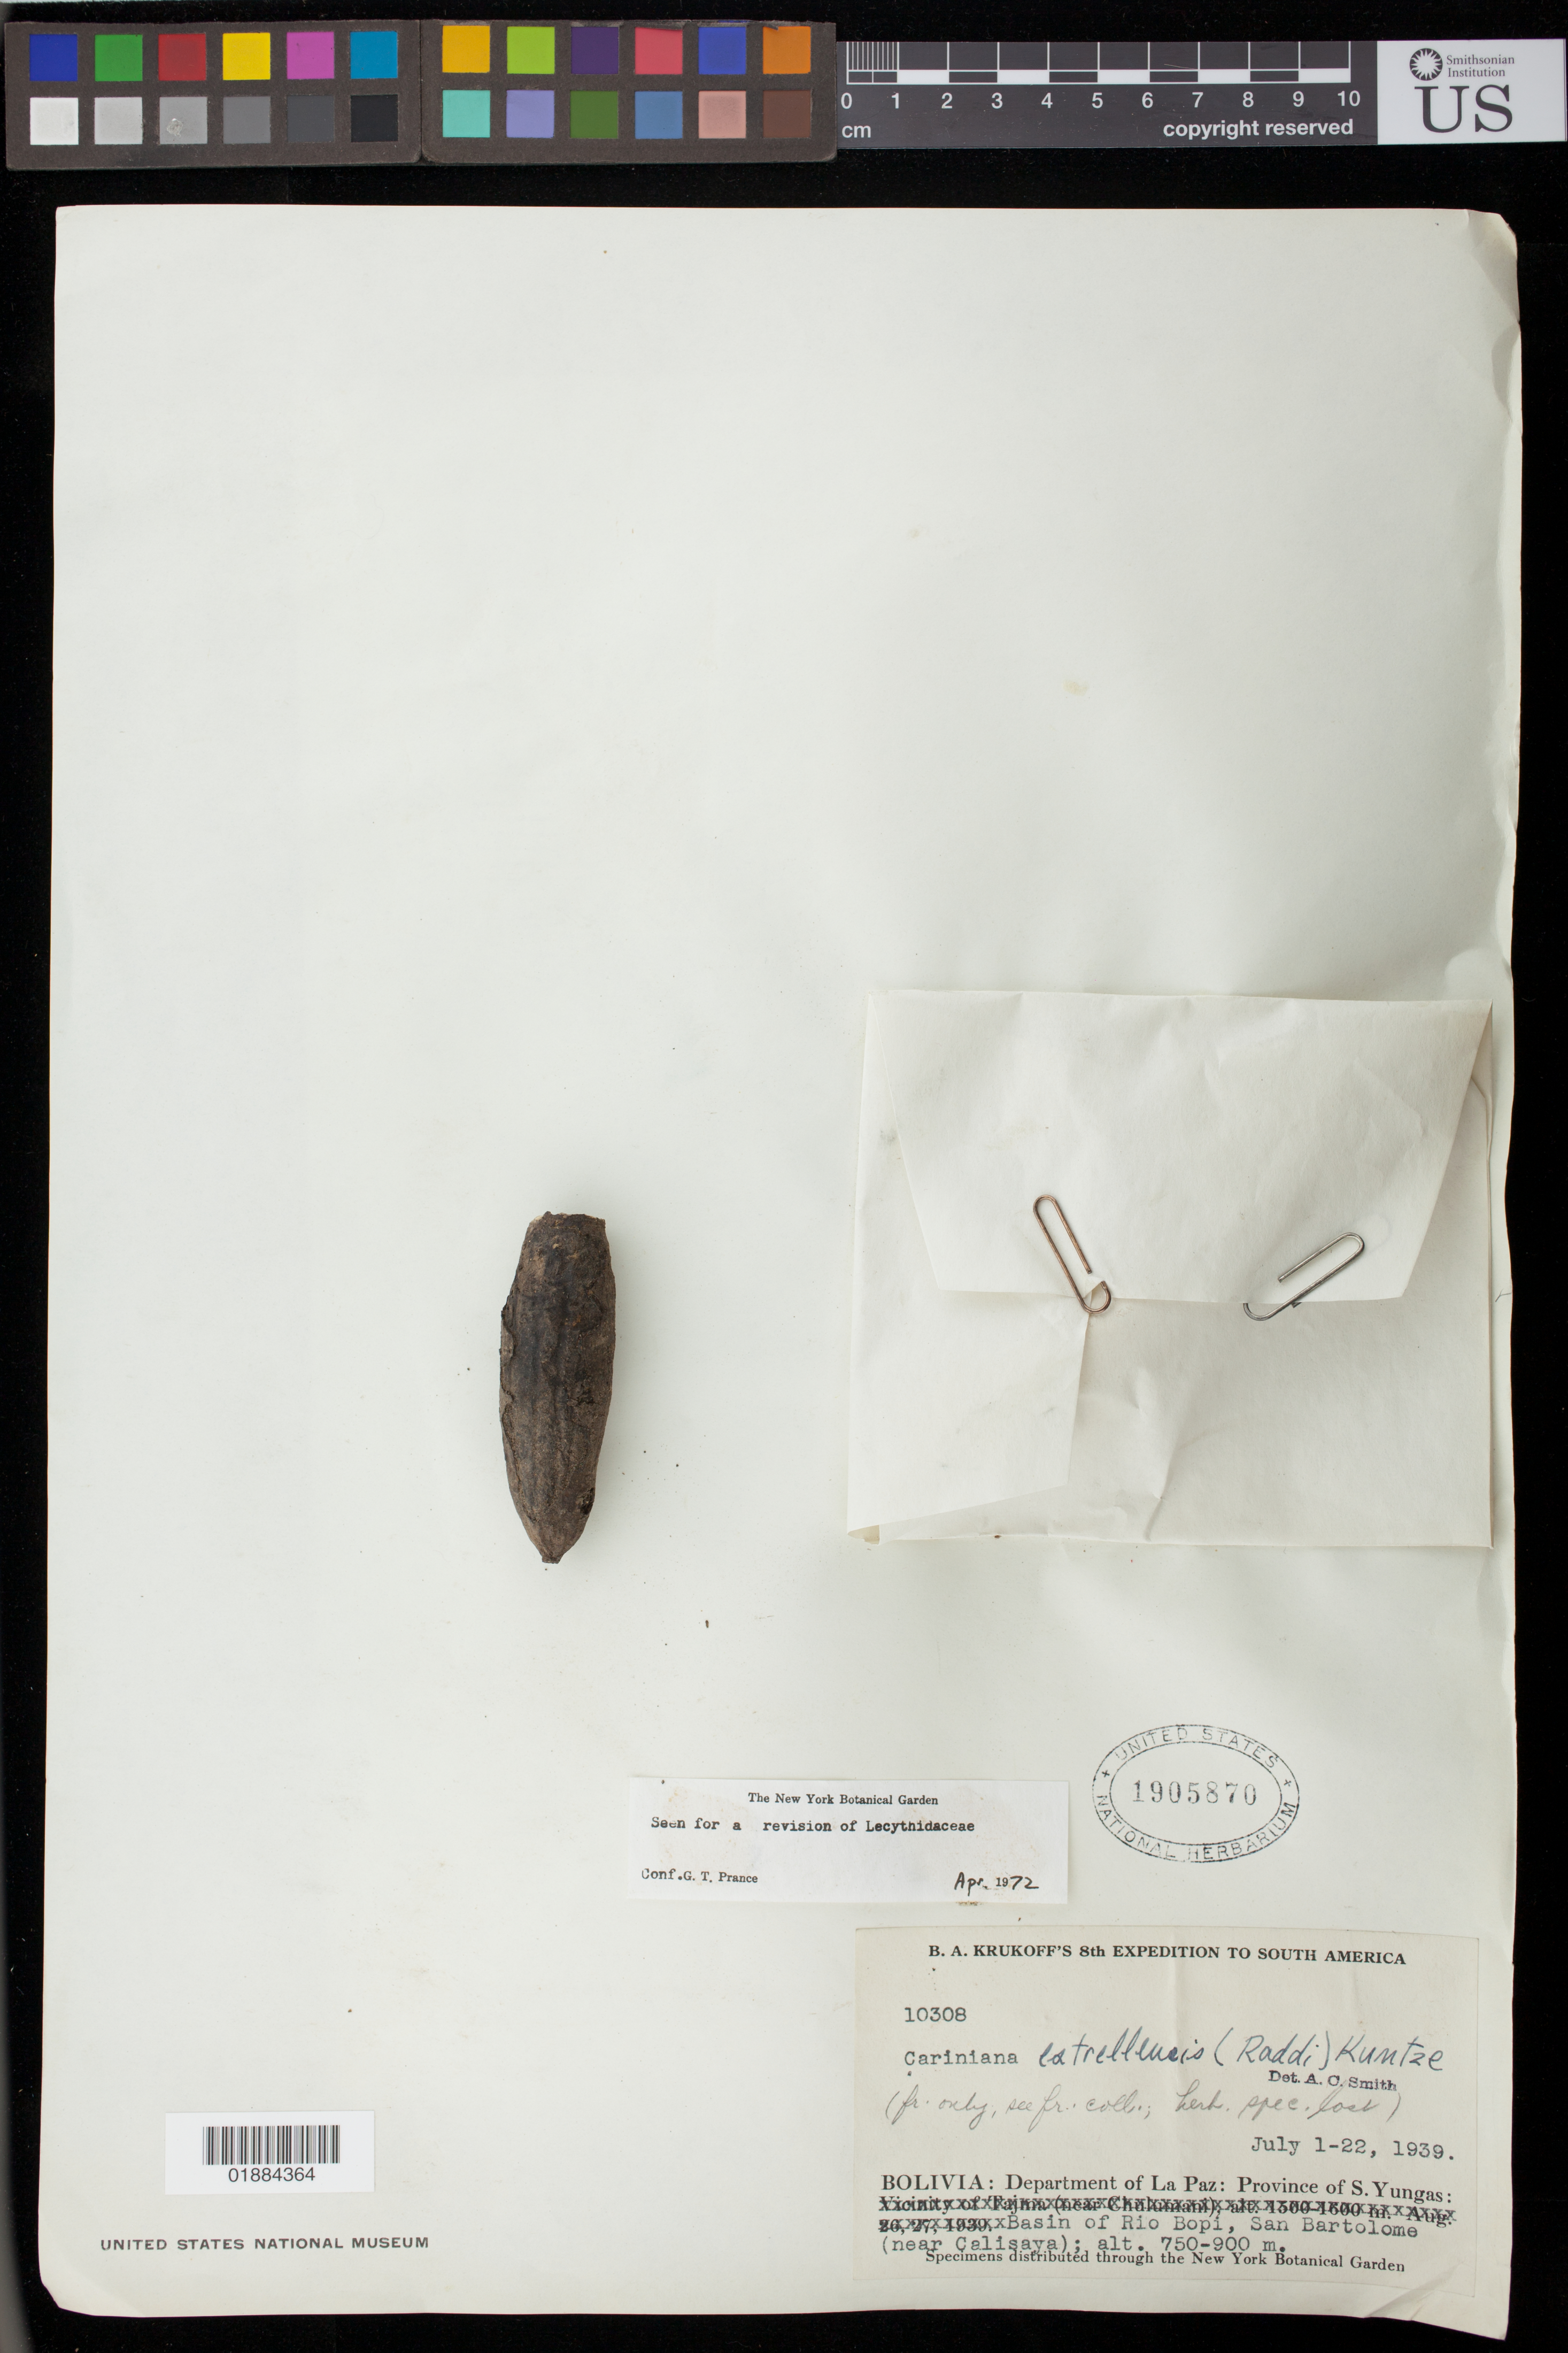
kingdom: Plantae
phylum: Tracheophyta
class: Magnoliopsida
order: Ericales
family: Lecythidaceae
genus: Cariniana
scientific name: Cariniana estrellensis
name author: (Raddi) Kuntze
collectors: B. A. Krukoff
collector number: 10308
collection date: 1939-07-01,1939-07-22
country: Bolivia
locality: Province of S. Yungas: Basin of Rio Bopi, San Bartolome (near Calisaya)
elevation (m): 750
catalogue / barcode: US 1905870